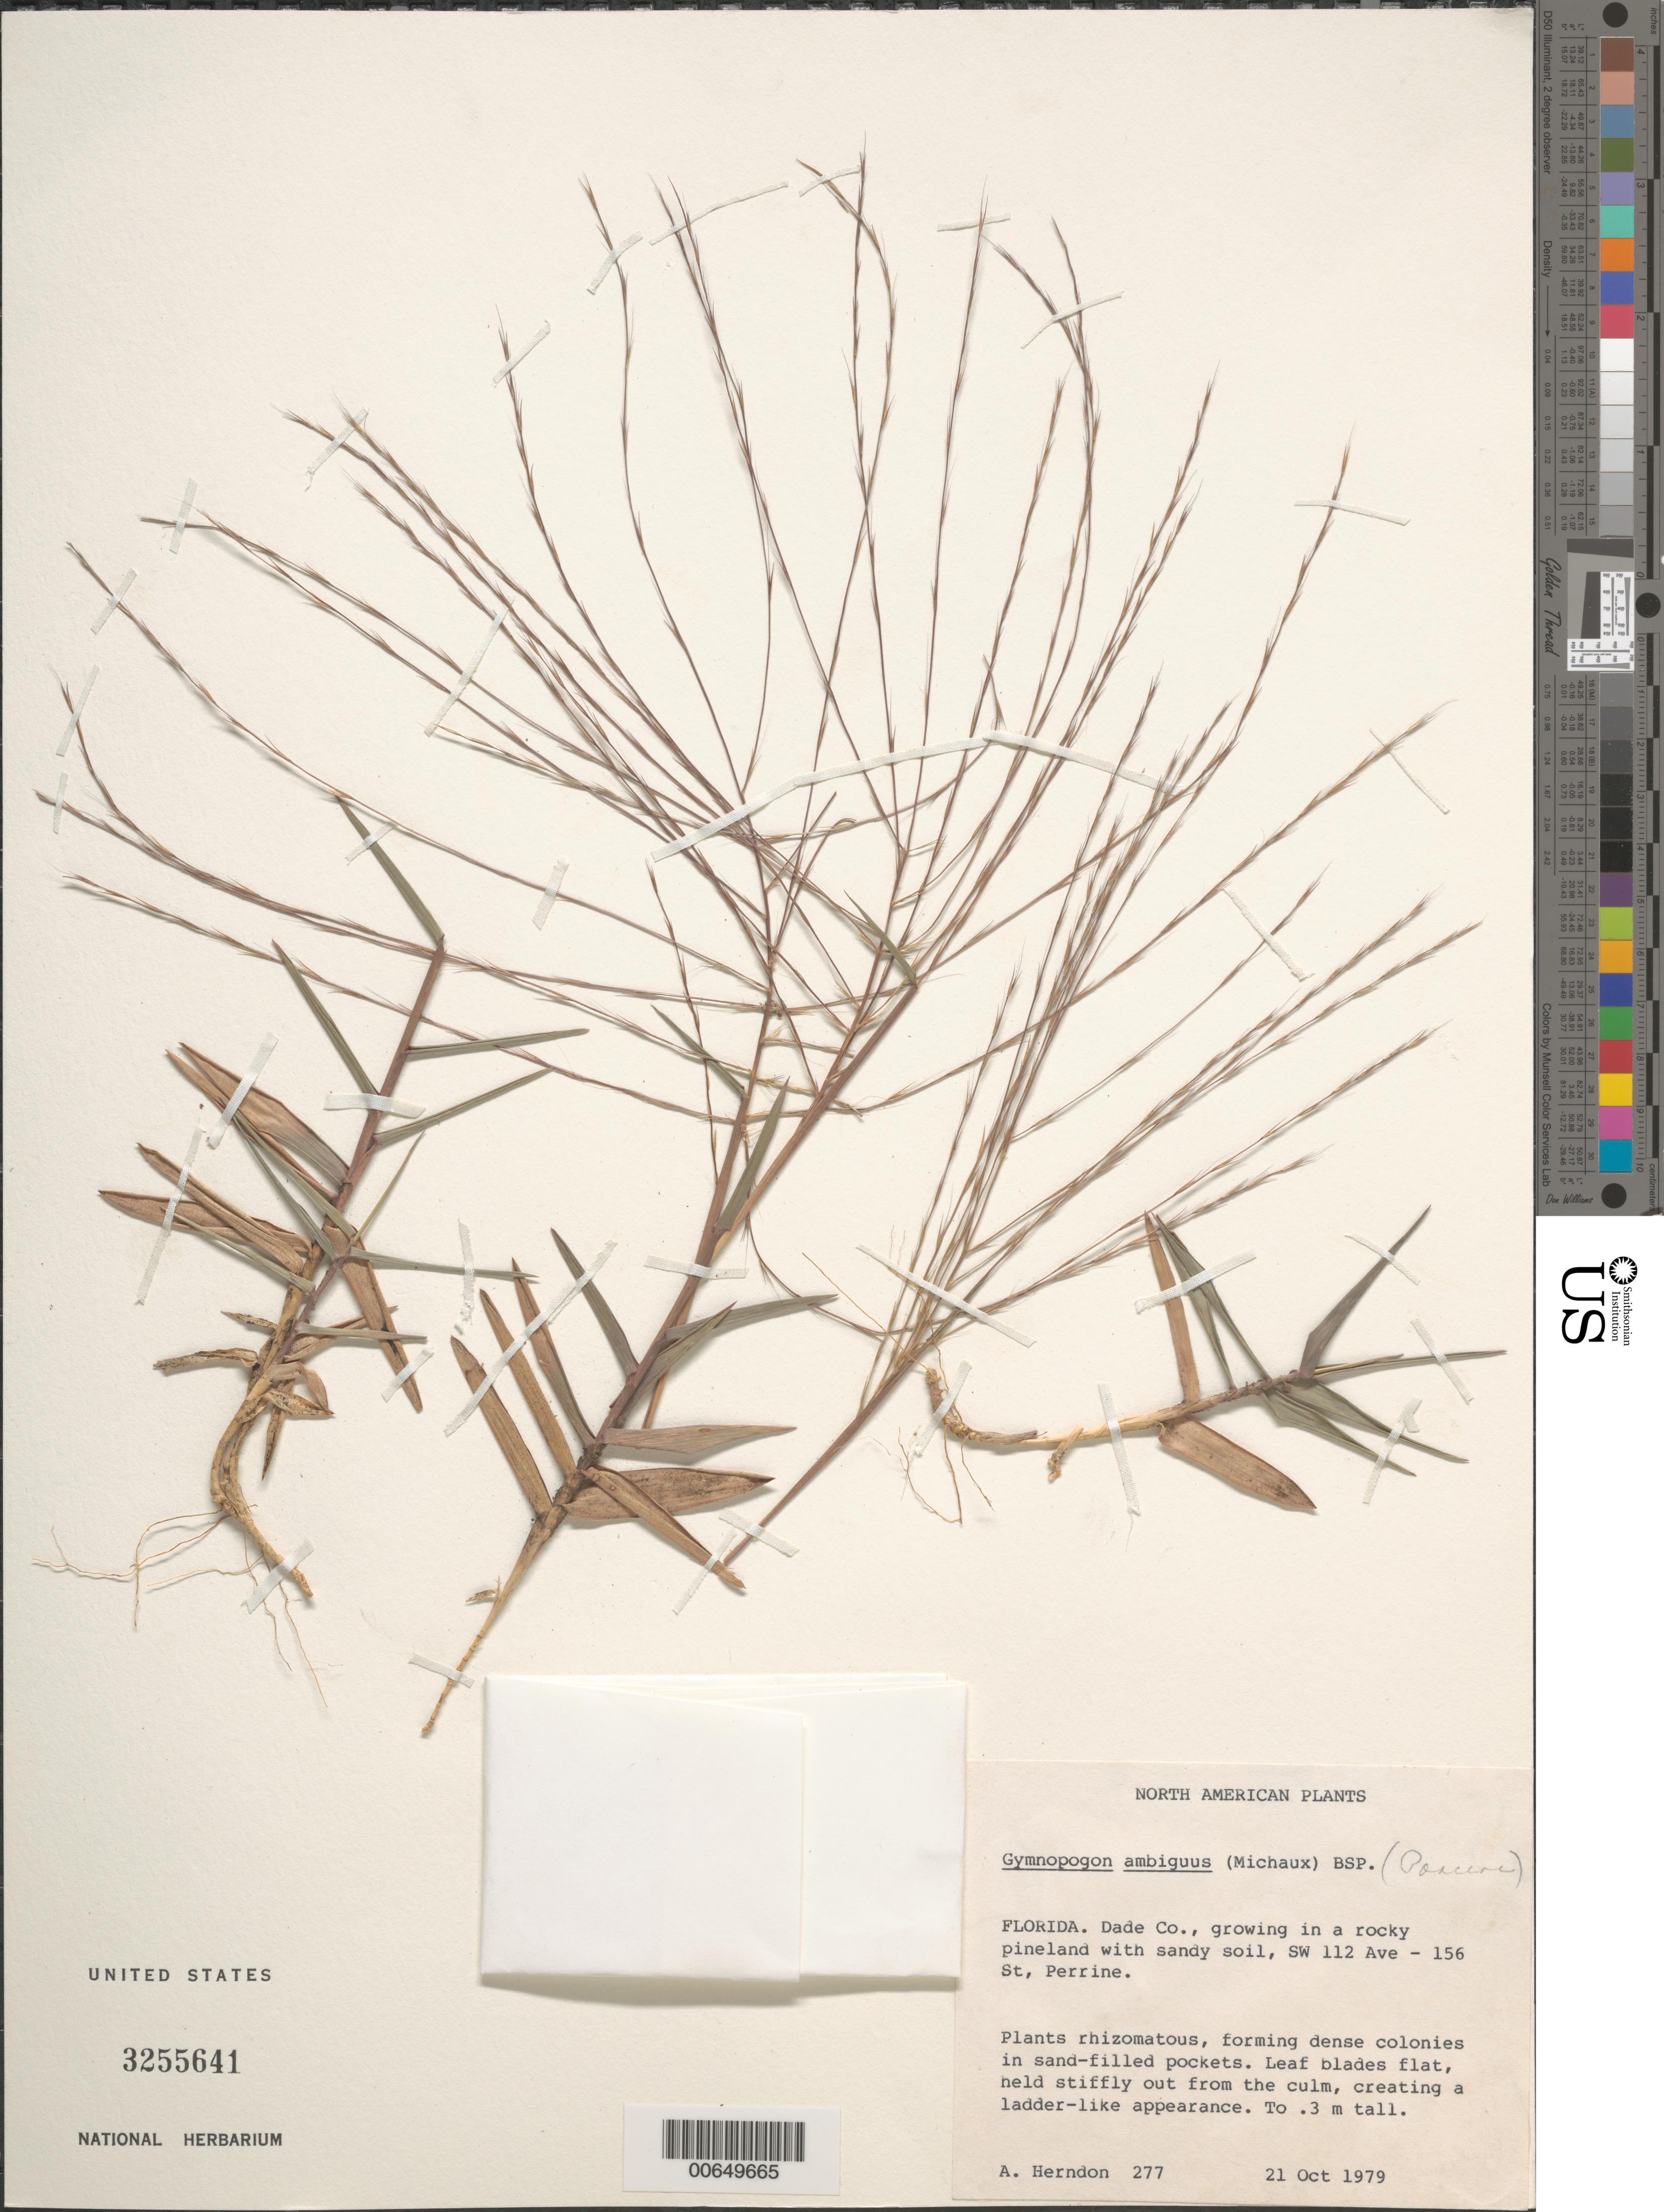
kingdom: Plantae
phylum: Tracheophyta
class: Liliopsida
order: Poales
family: Poaceae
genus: Gymnopogon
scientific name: Gymnopogon ambiguus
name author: (Michx.) Britton, Stearns & Poggenb.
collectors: A. Herndon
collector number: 277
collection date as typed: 21 Oct 1979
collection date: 1979-10-21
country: United States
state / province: Florida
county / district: Dade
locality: SW 112 Ave. & 156 St. Perrine.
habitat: In a rocky pineland with sandy soil.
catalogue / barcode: US 3255641